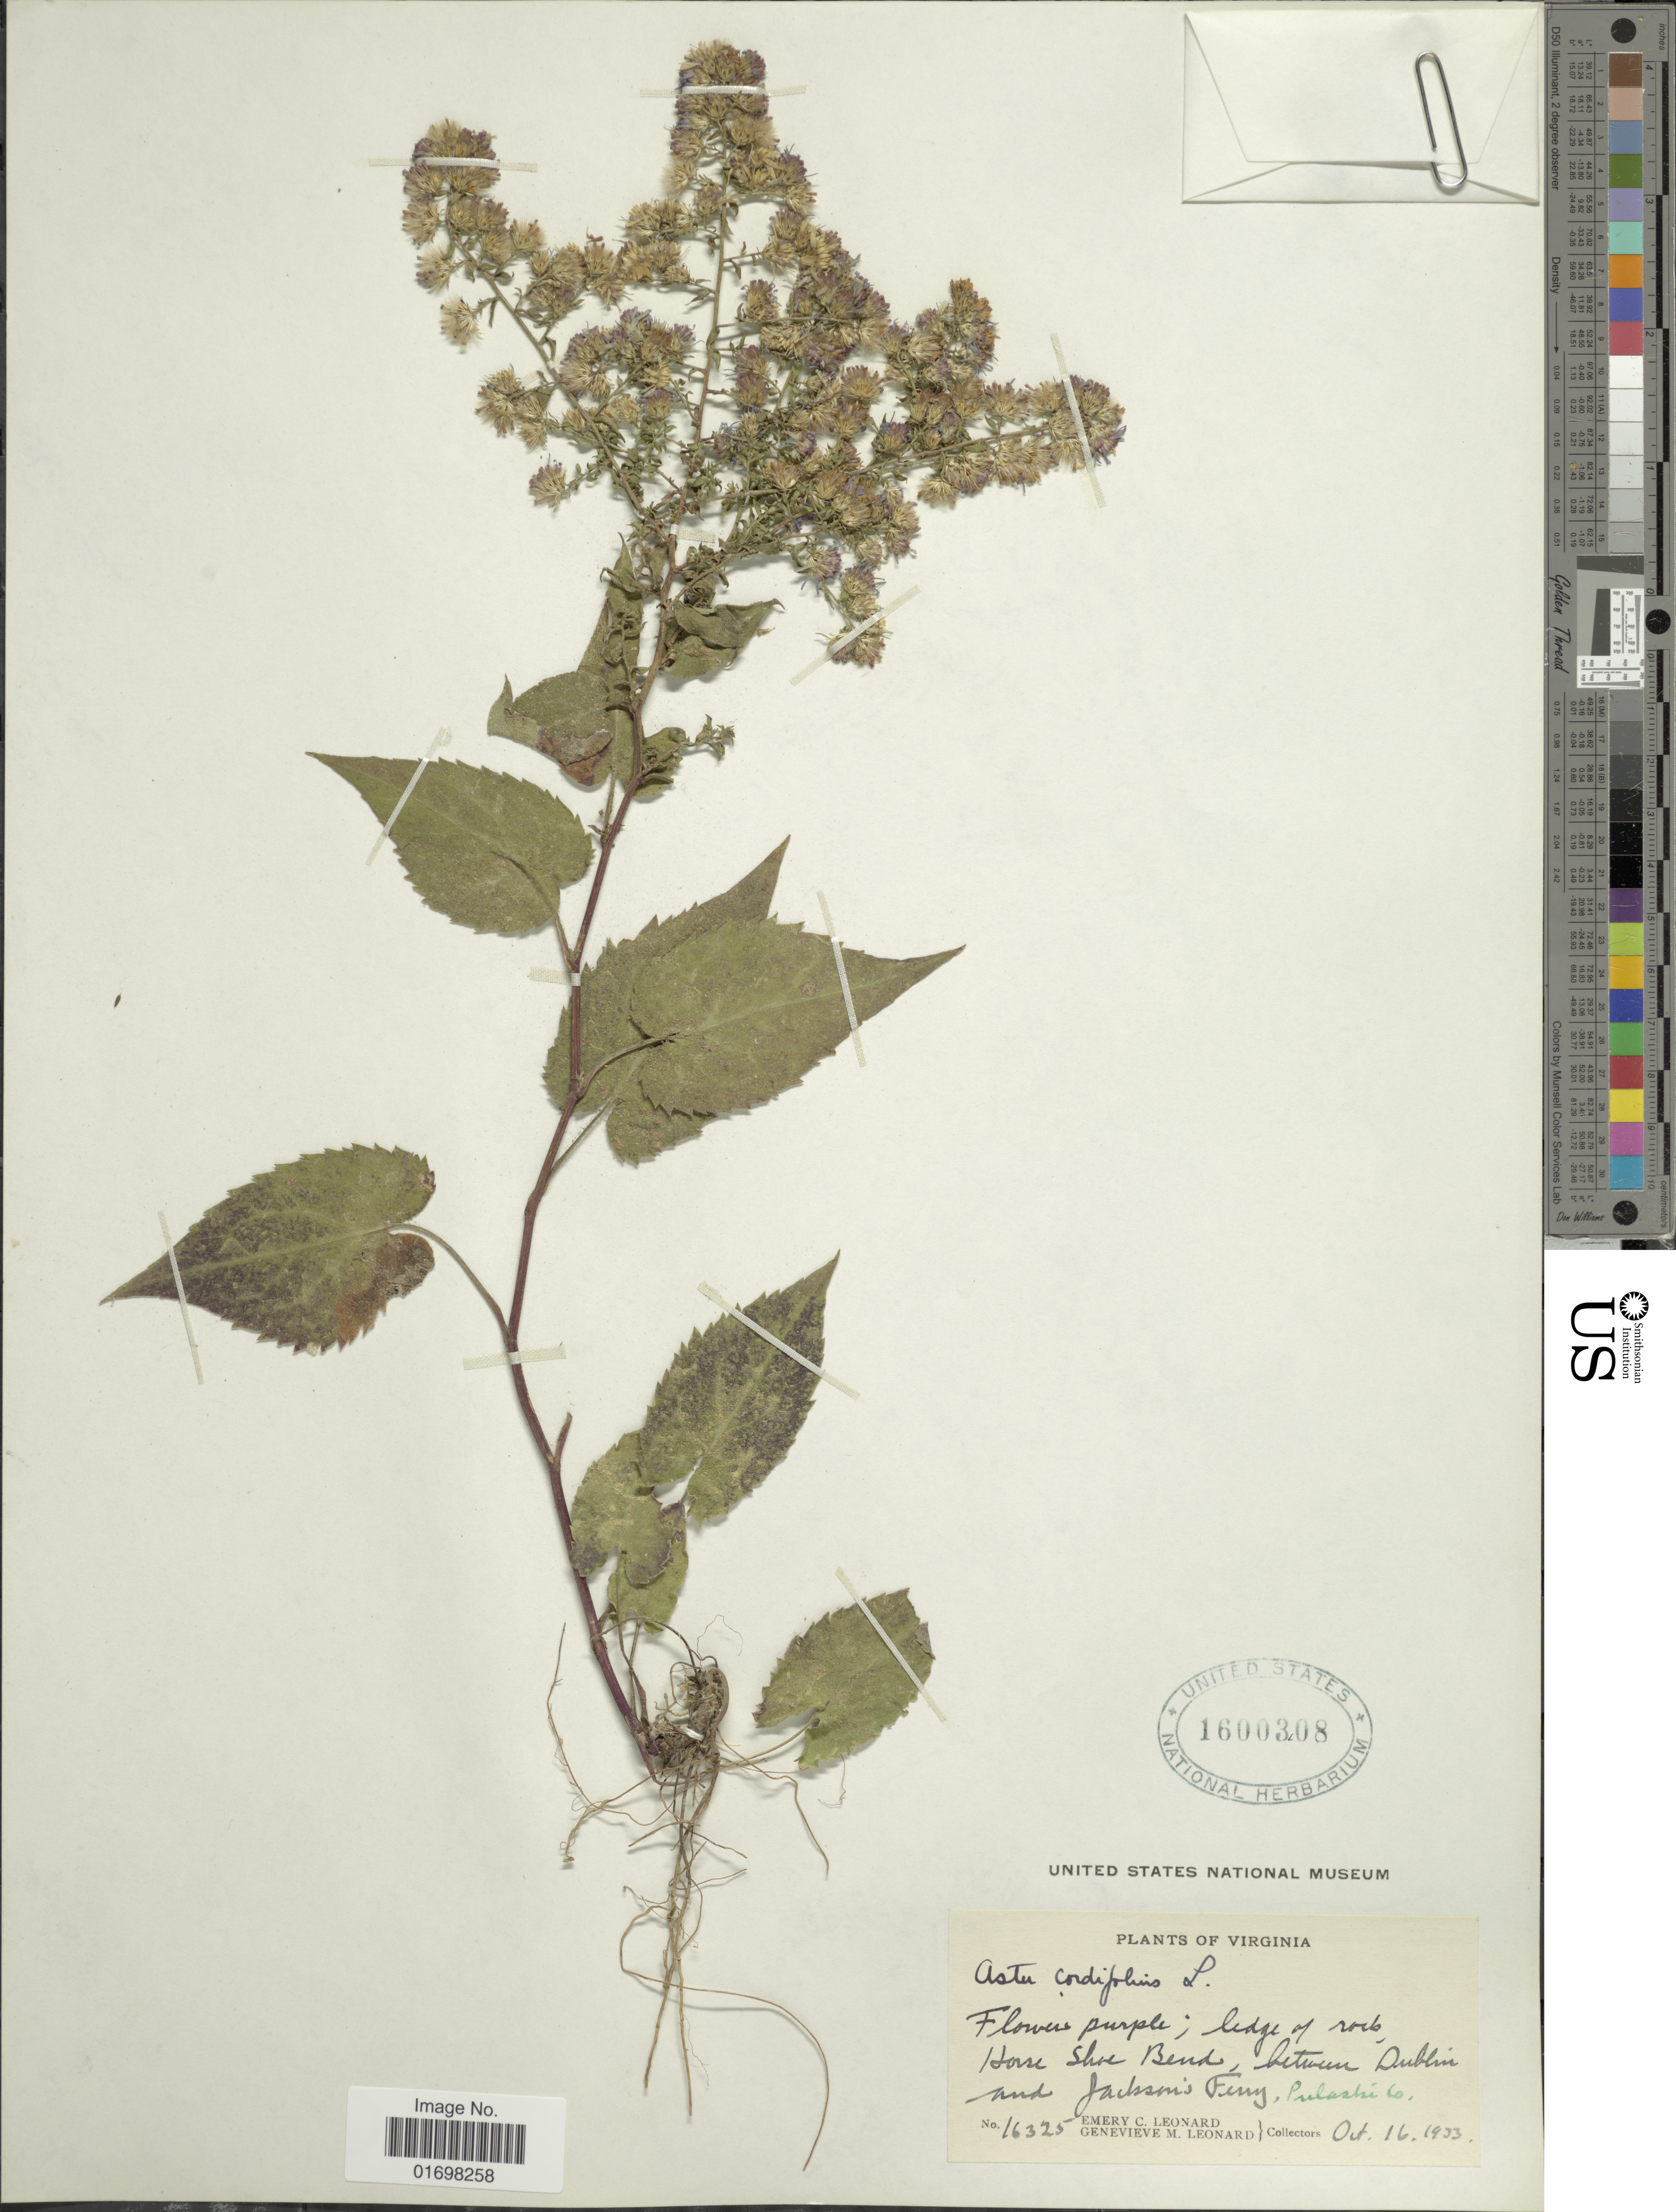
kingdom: Plantae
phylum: Tracheophyta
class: Magnoliopsida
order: Asterales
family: Asteraceae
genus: Symphyotrichum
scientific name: Symphyotrichum cordifolium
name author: (L.) G.L. Nesom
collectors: E. C. Leonard & G. M. Leonard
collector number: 16325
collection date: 1933-10-16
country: United States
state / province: Virginia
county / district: Pulaski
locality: Horse Shoe Bend, Between Dublin and Jackson's Ferry. Pulashi Co.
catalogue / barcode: US 1600308